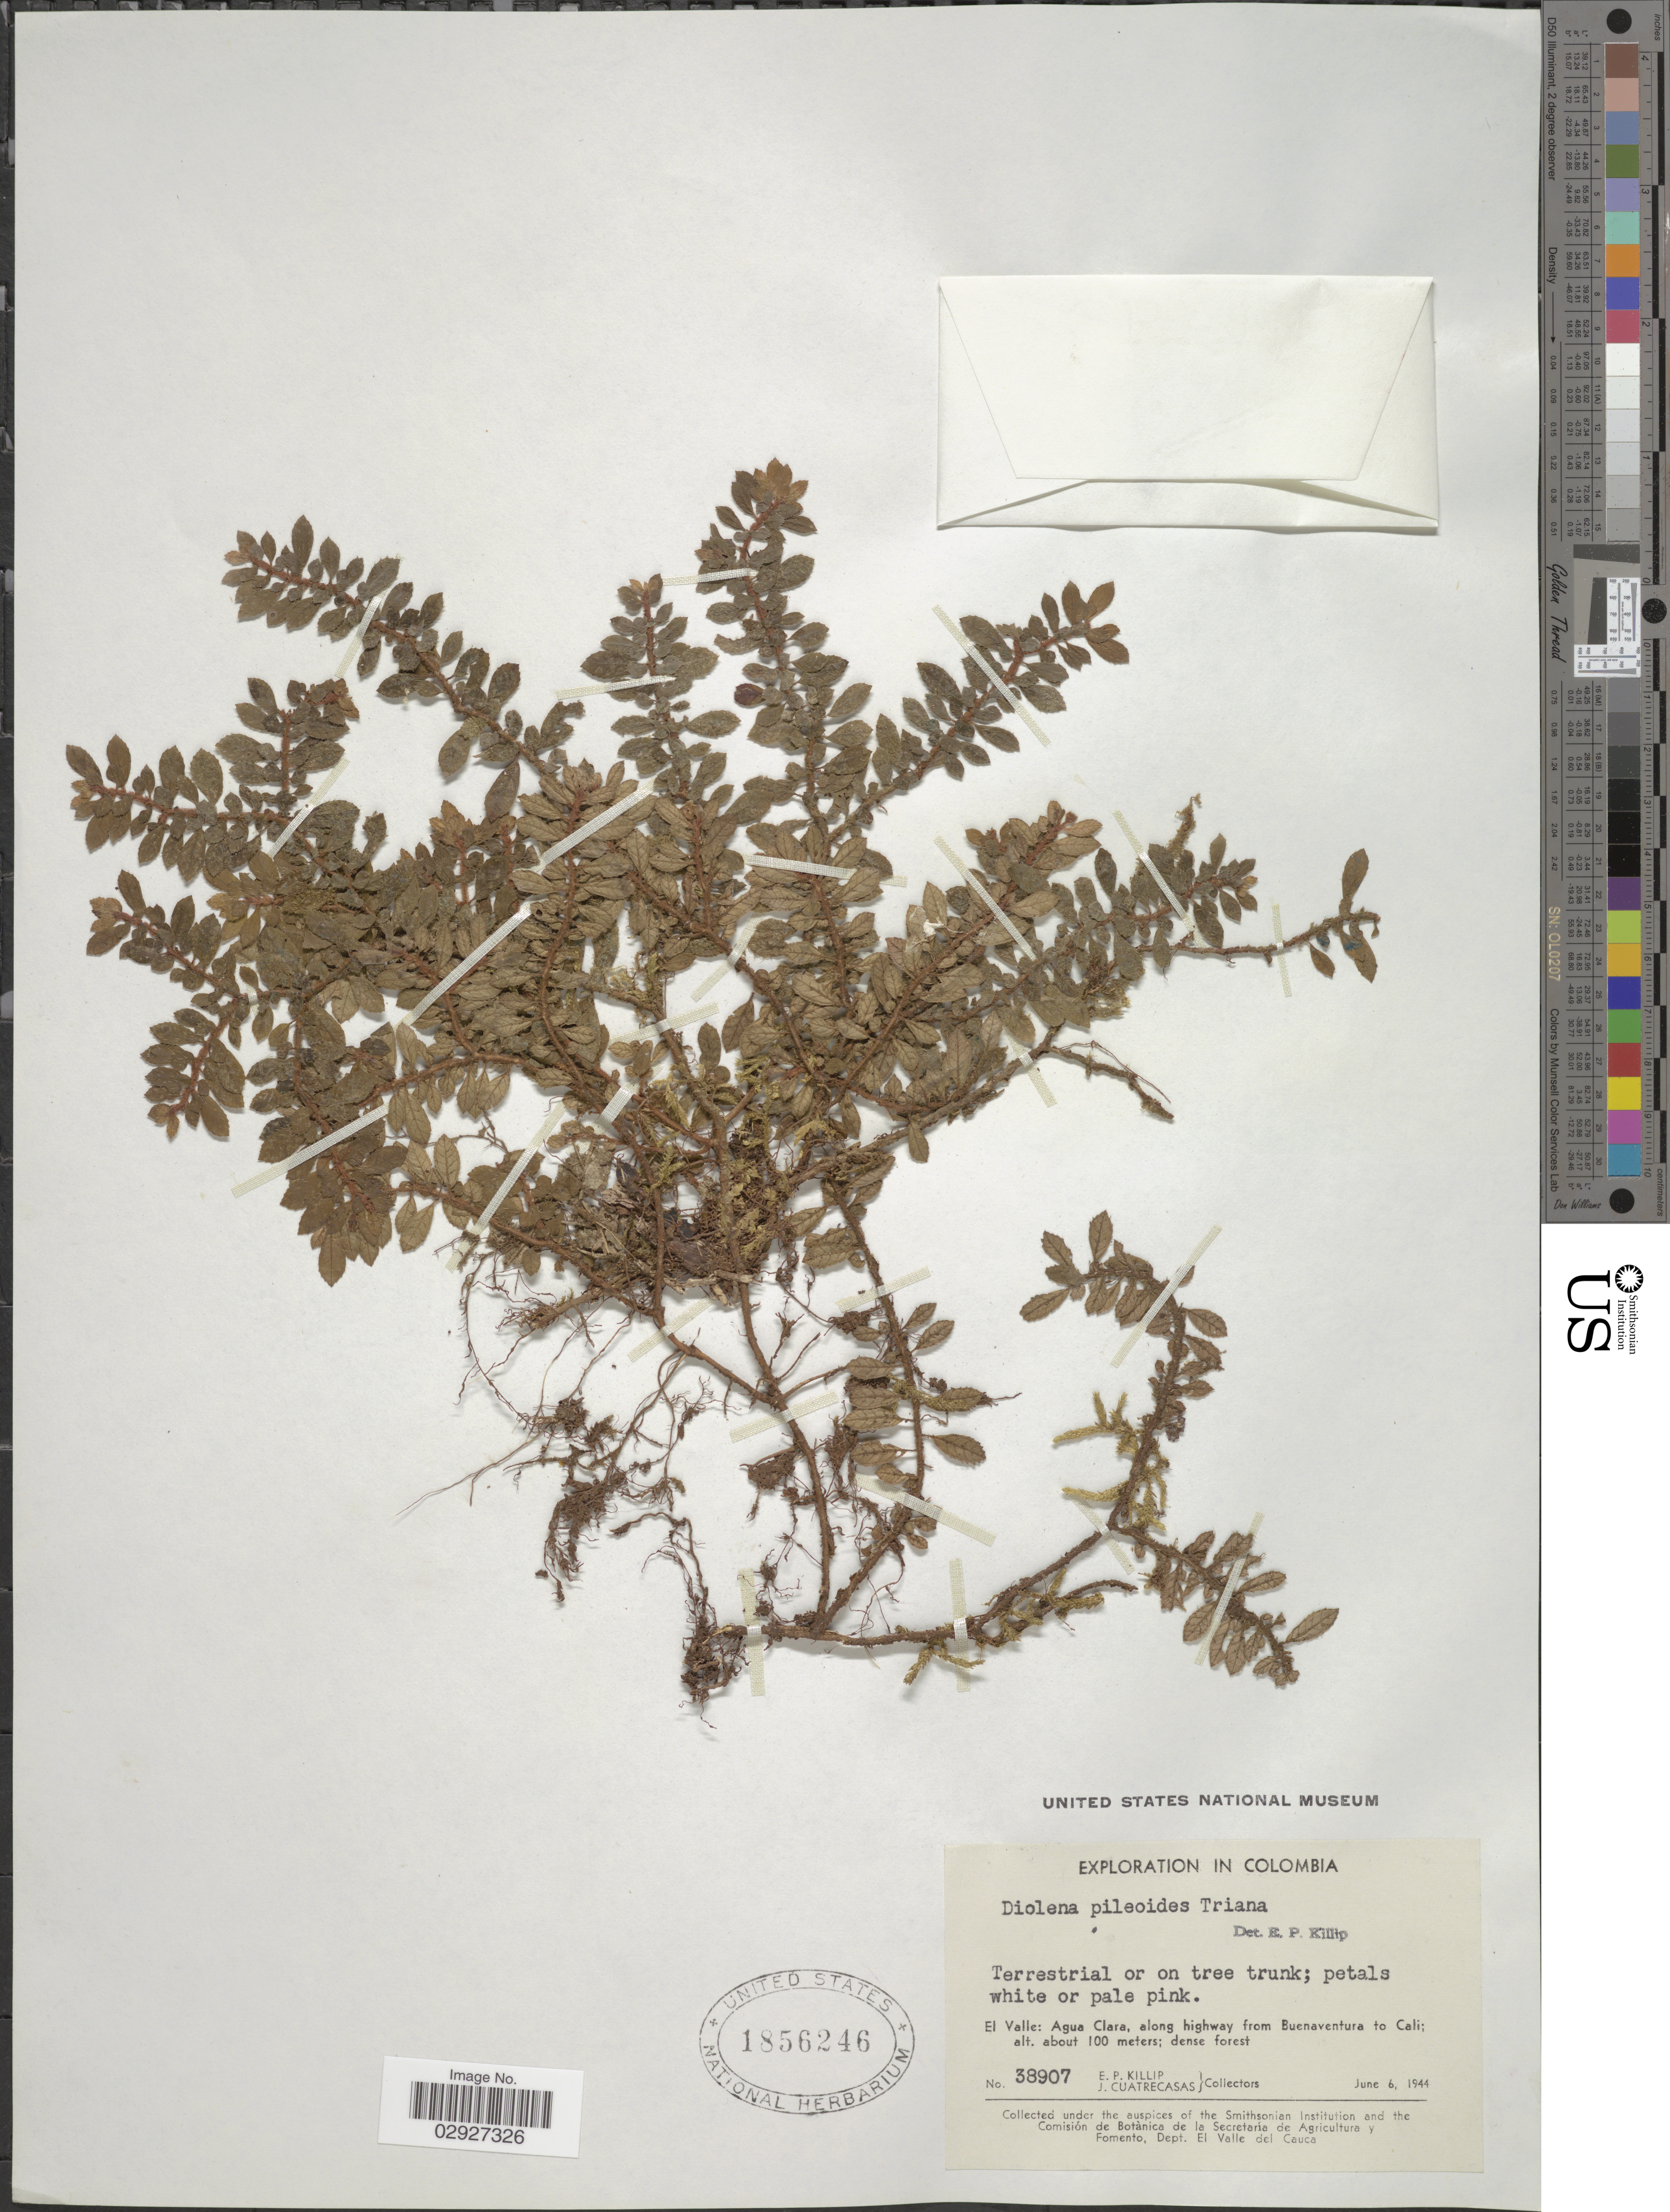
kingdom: Plantae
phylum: Tracheophyta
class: Magnoliopsida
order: Myrtales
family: Melastomataceae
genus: Triolena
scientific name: Triolena pileoides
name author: (Triana) Wurdack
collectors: E. P. Killip & J. Cuatrecasas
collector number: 38907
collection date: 1944-06-06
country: Colombia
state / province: Valle del Cauca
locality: El Valle: Agua Clara, along highway from Buenaventura to Cali.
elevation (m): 100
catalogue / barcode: US 1856246